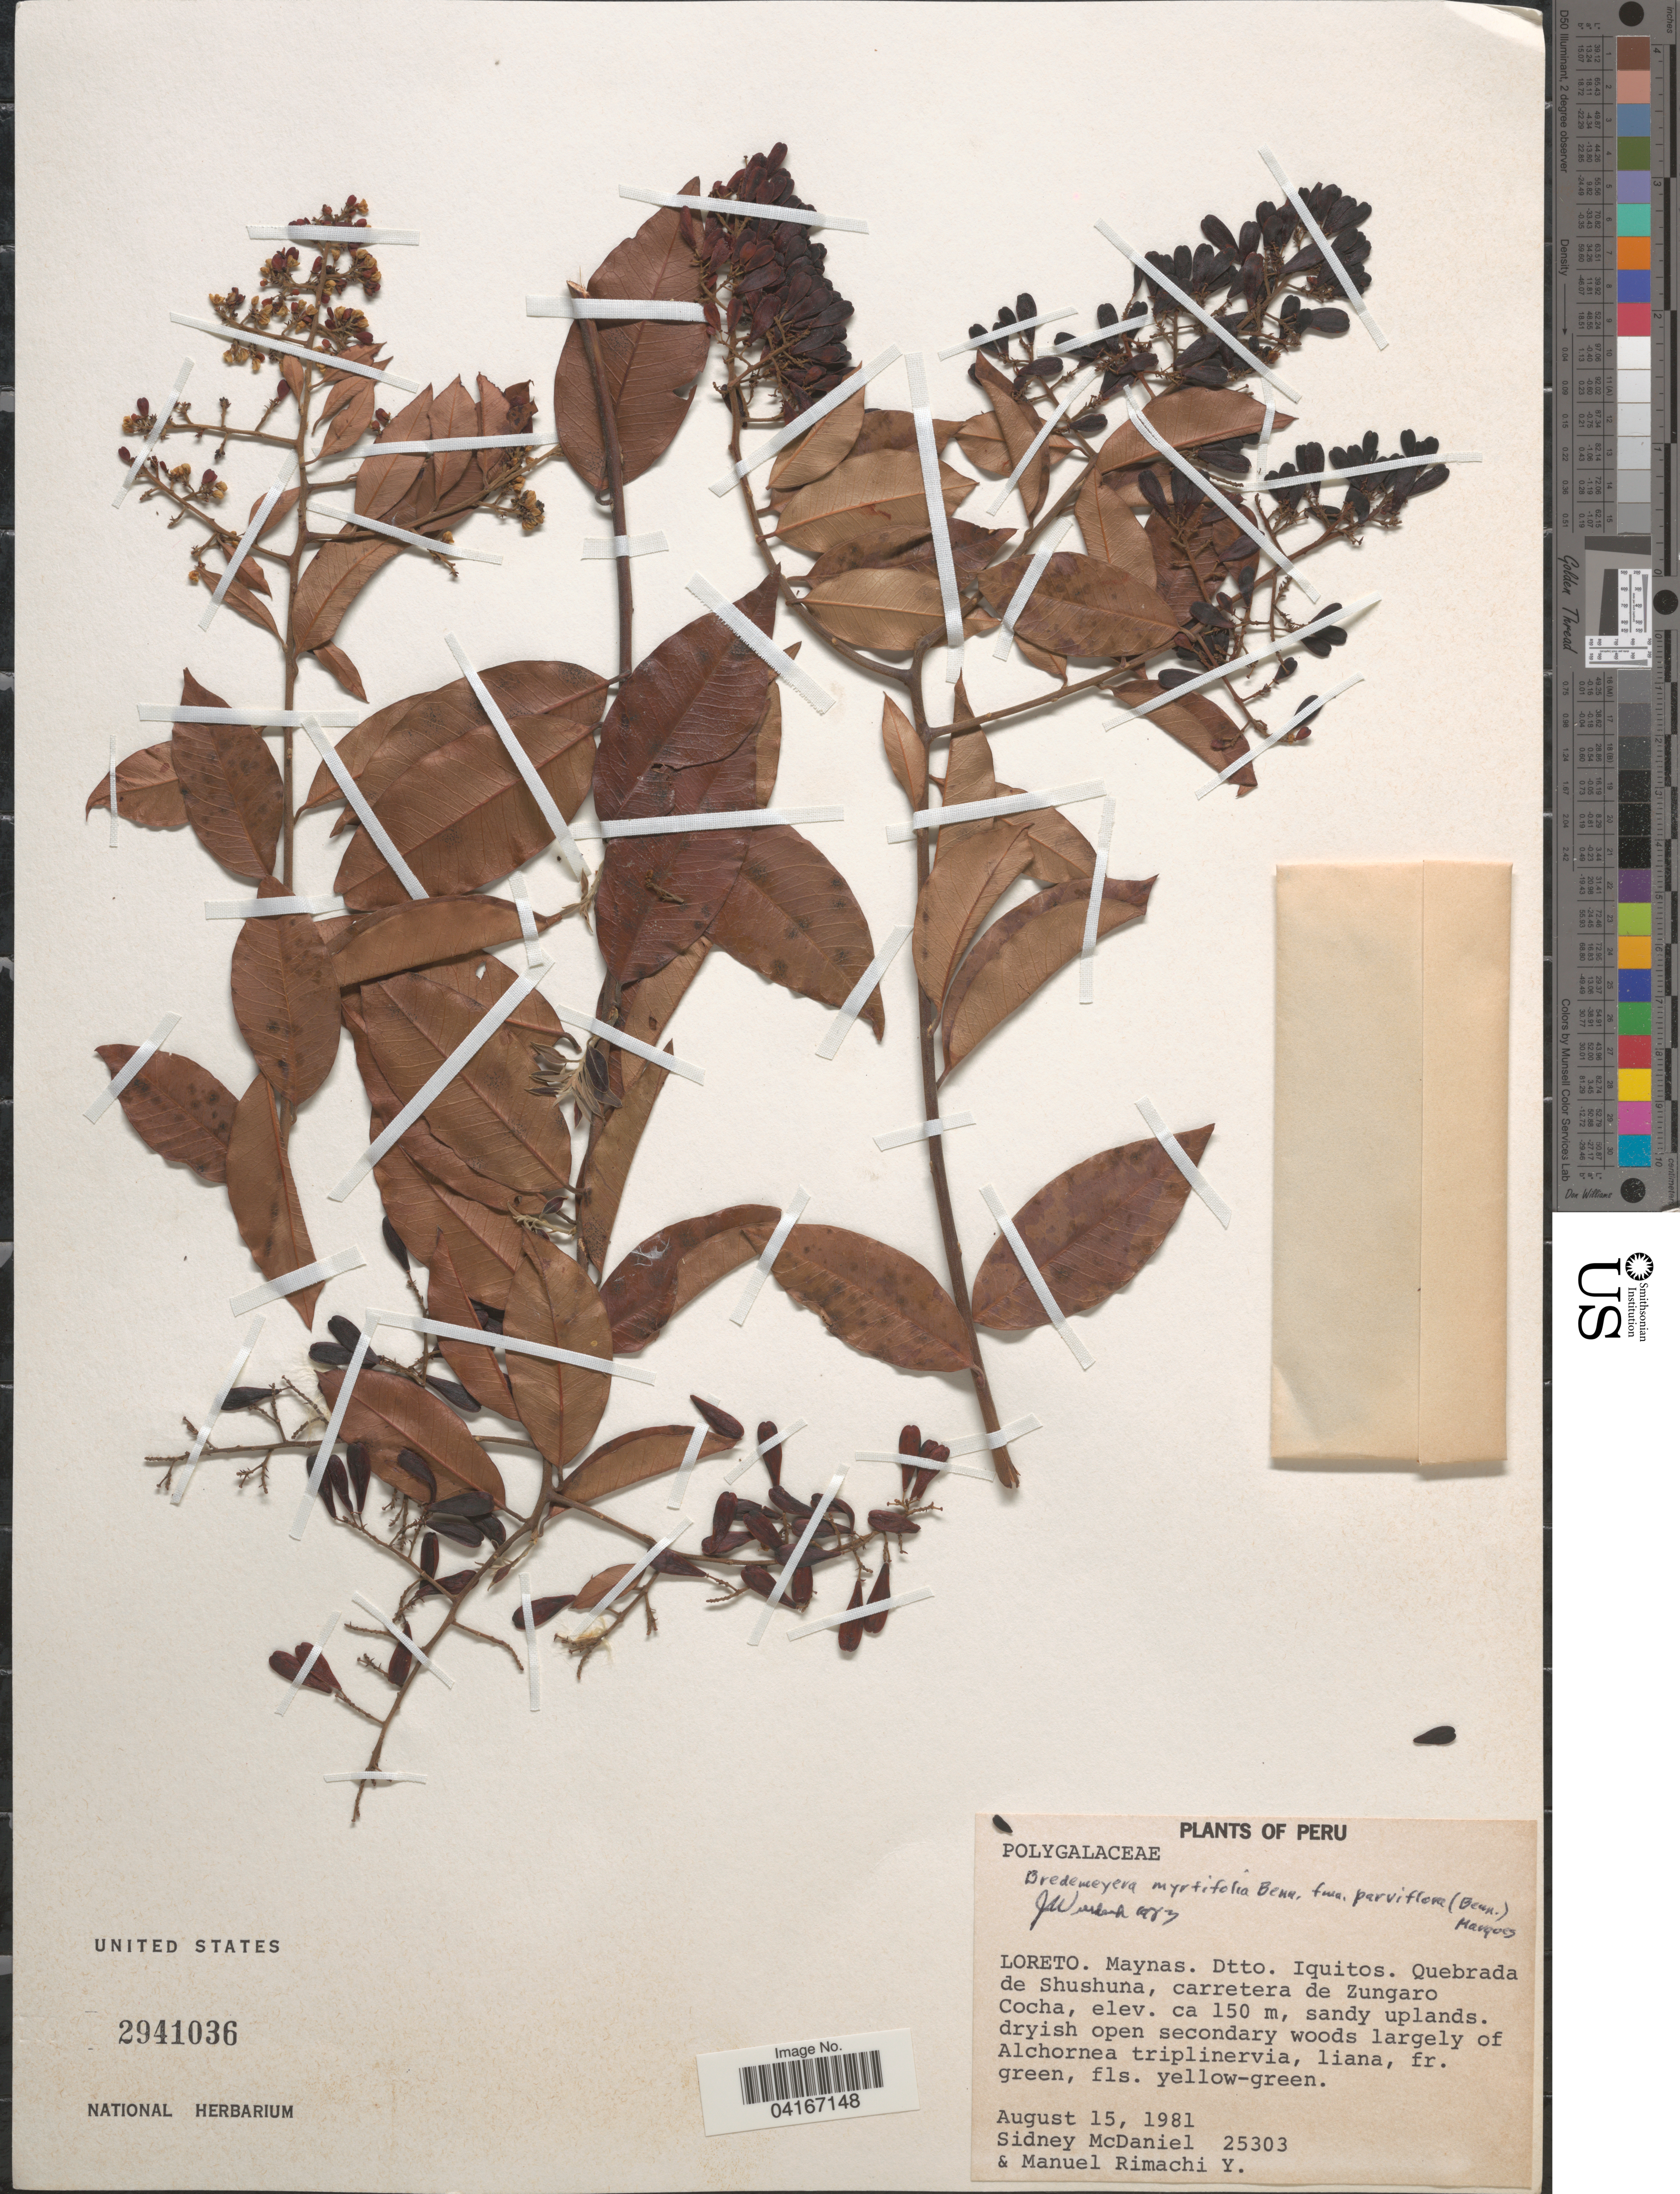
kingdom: Plantae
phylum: Tracheophyta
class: Magnoliopsida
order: Fabales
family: Polygalaceae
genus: Bredemeyera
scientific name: Bredemeyera myrtifolia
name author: A.W. Benn.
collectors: S. McDaniel & M. Rimachi Y.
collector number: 25303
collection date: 1981-08-15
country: Peru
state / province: Loreto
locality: Maynas. Dtto. Iquitos. Quebrada de Shushuna, carretera de Zungaro Cocha.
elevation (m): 150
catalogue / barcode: US 2941036